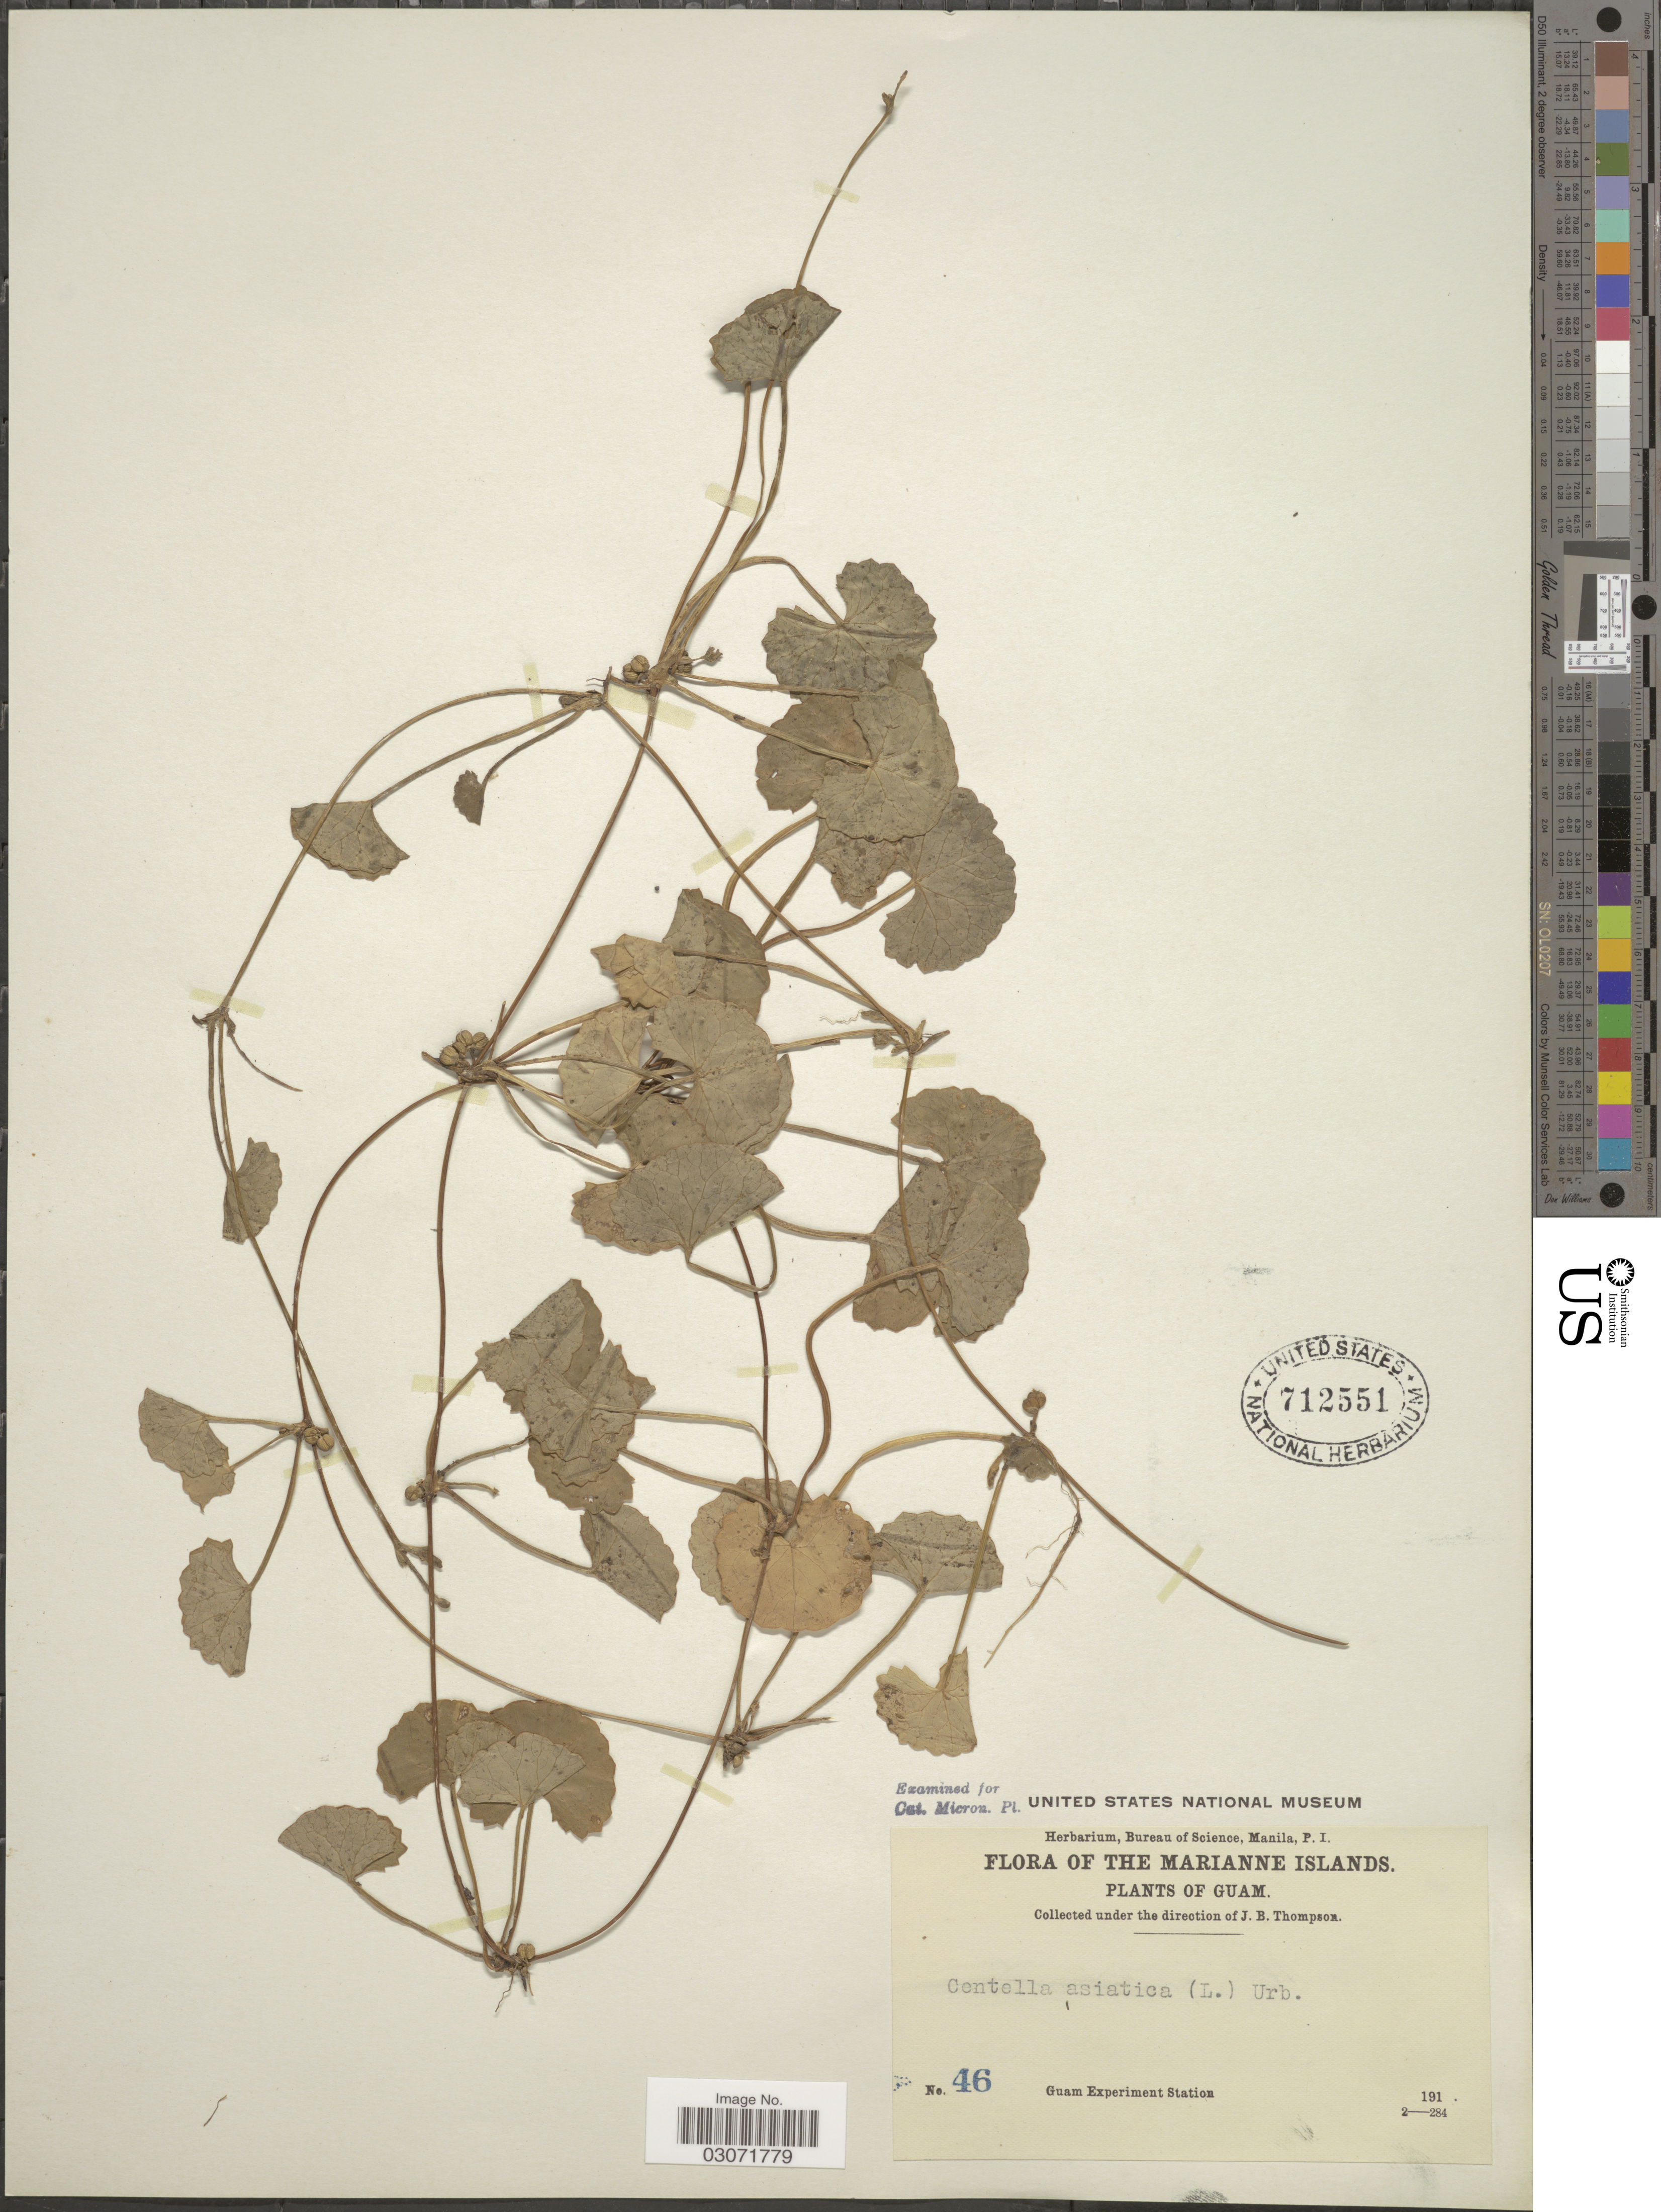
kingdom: Plantae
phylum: Tracheophyta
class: Magnoliopsida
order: Apiales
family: Apiaceae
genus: Centella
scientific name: Centella asiatica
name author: (L.) Urb.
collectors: Guam Exp. Sta.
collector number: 46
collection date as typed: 191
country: Guam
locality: The Marianne Islands.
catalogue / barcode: US 712551